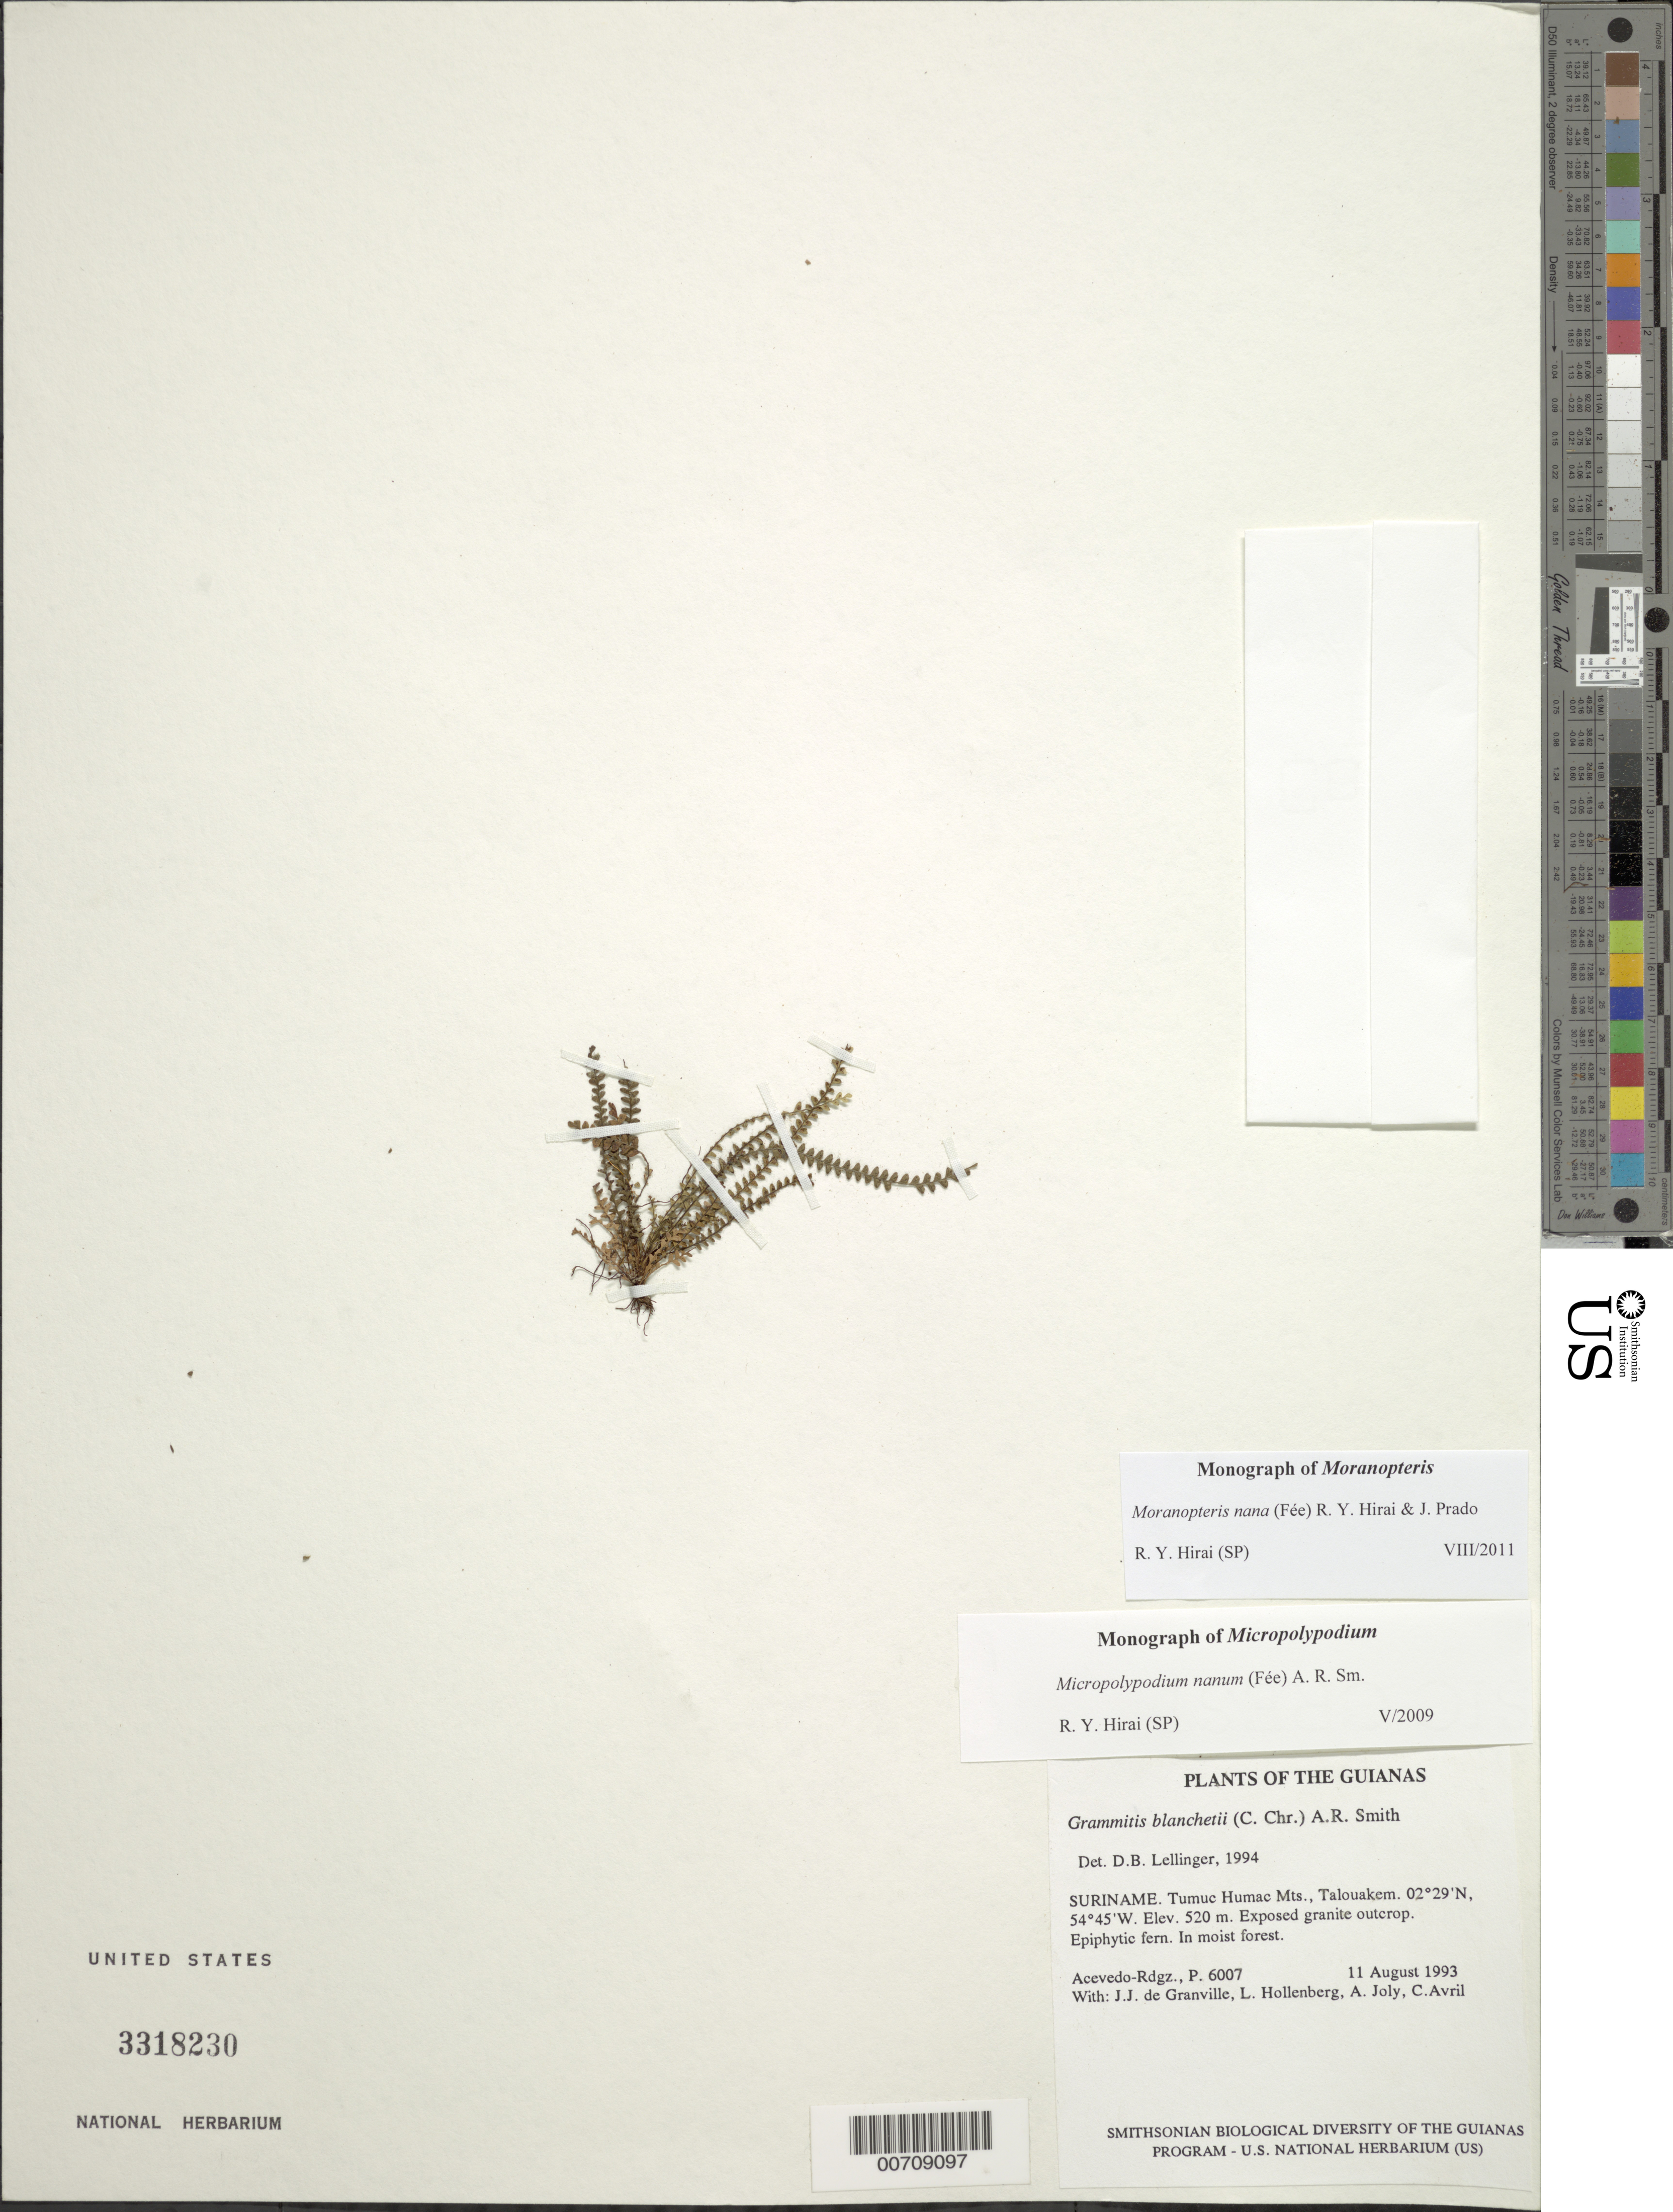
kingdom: Plantae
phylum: Tracheophyta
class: Polypodiopsida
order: Polypodiales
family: Polypodiaceae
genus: Moranopteris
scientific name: Moranopteris nana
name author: (Fée) R. Y. Hirai & J. Prado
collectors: P. Acevedo-Rodr.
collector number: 6007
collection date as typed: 11 Aug 1993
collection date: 1993-08-11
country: Suriname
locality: Tumuc Humac Mts., Talouakem.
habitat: In moist forest, exposed granite outcrop.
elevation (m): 520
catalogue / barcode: US 3318230